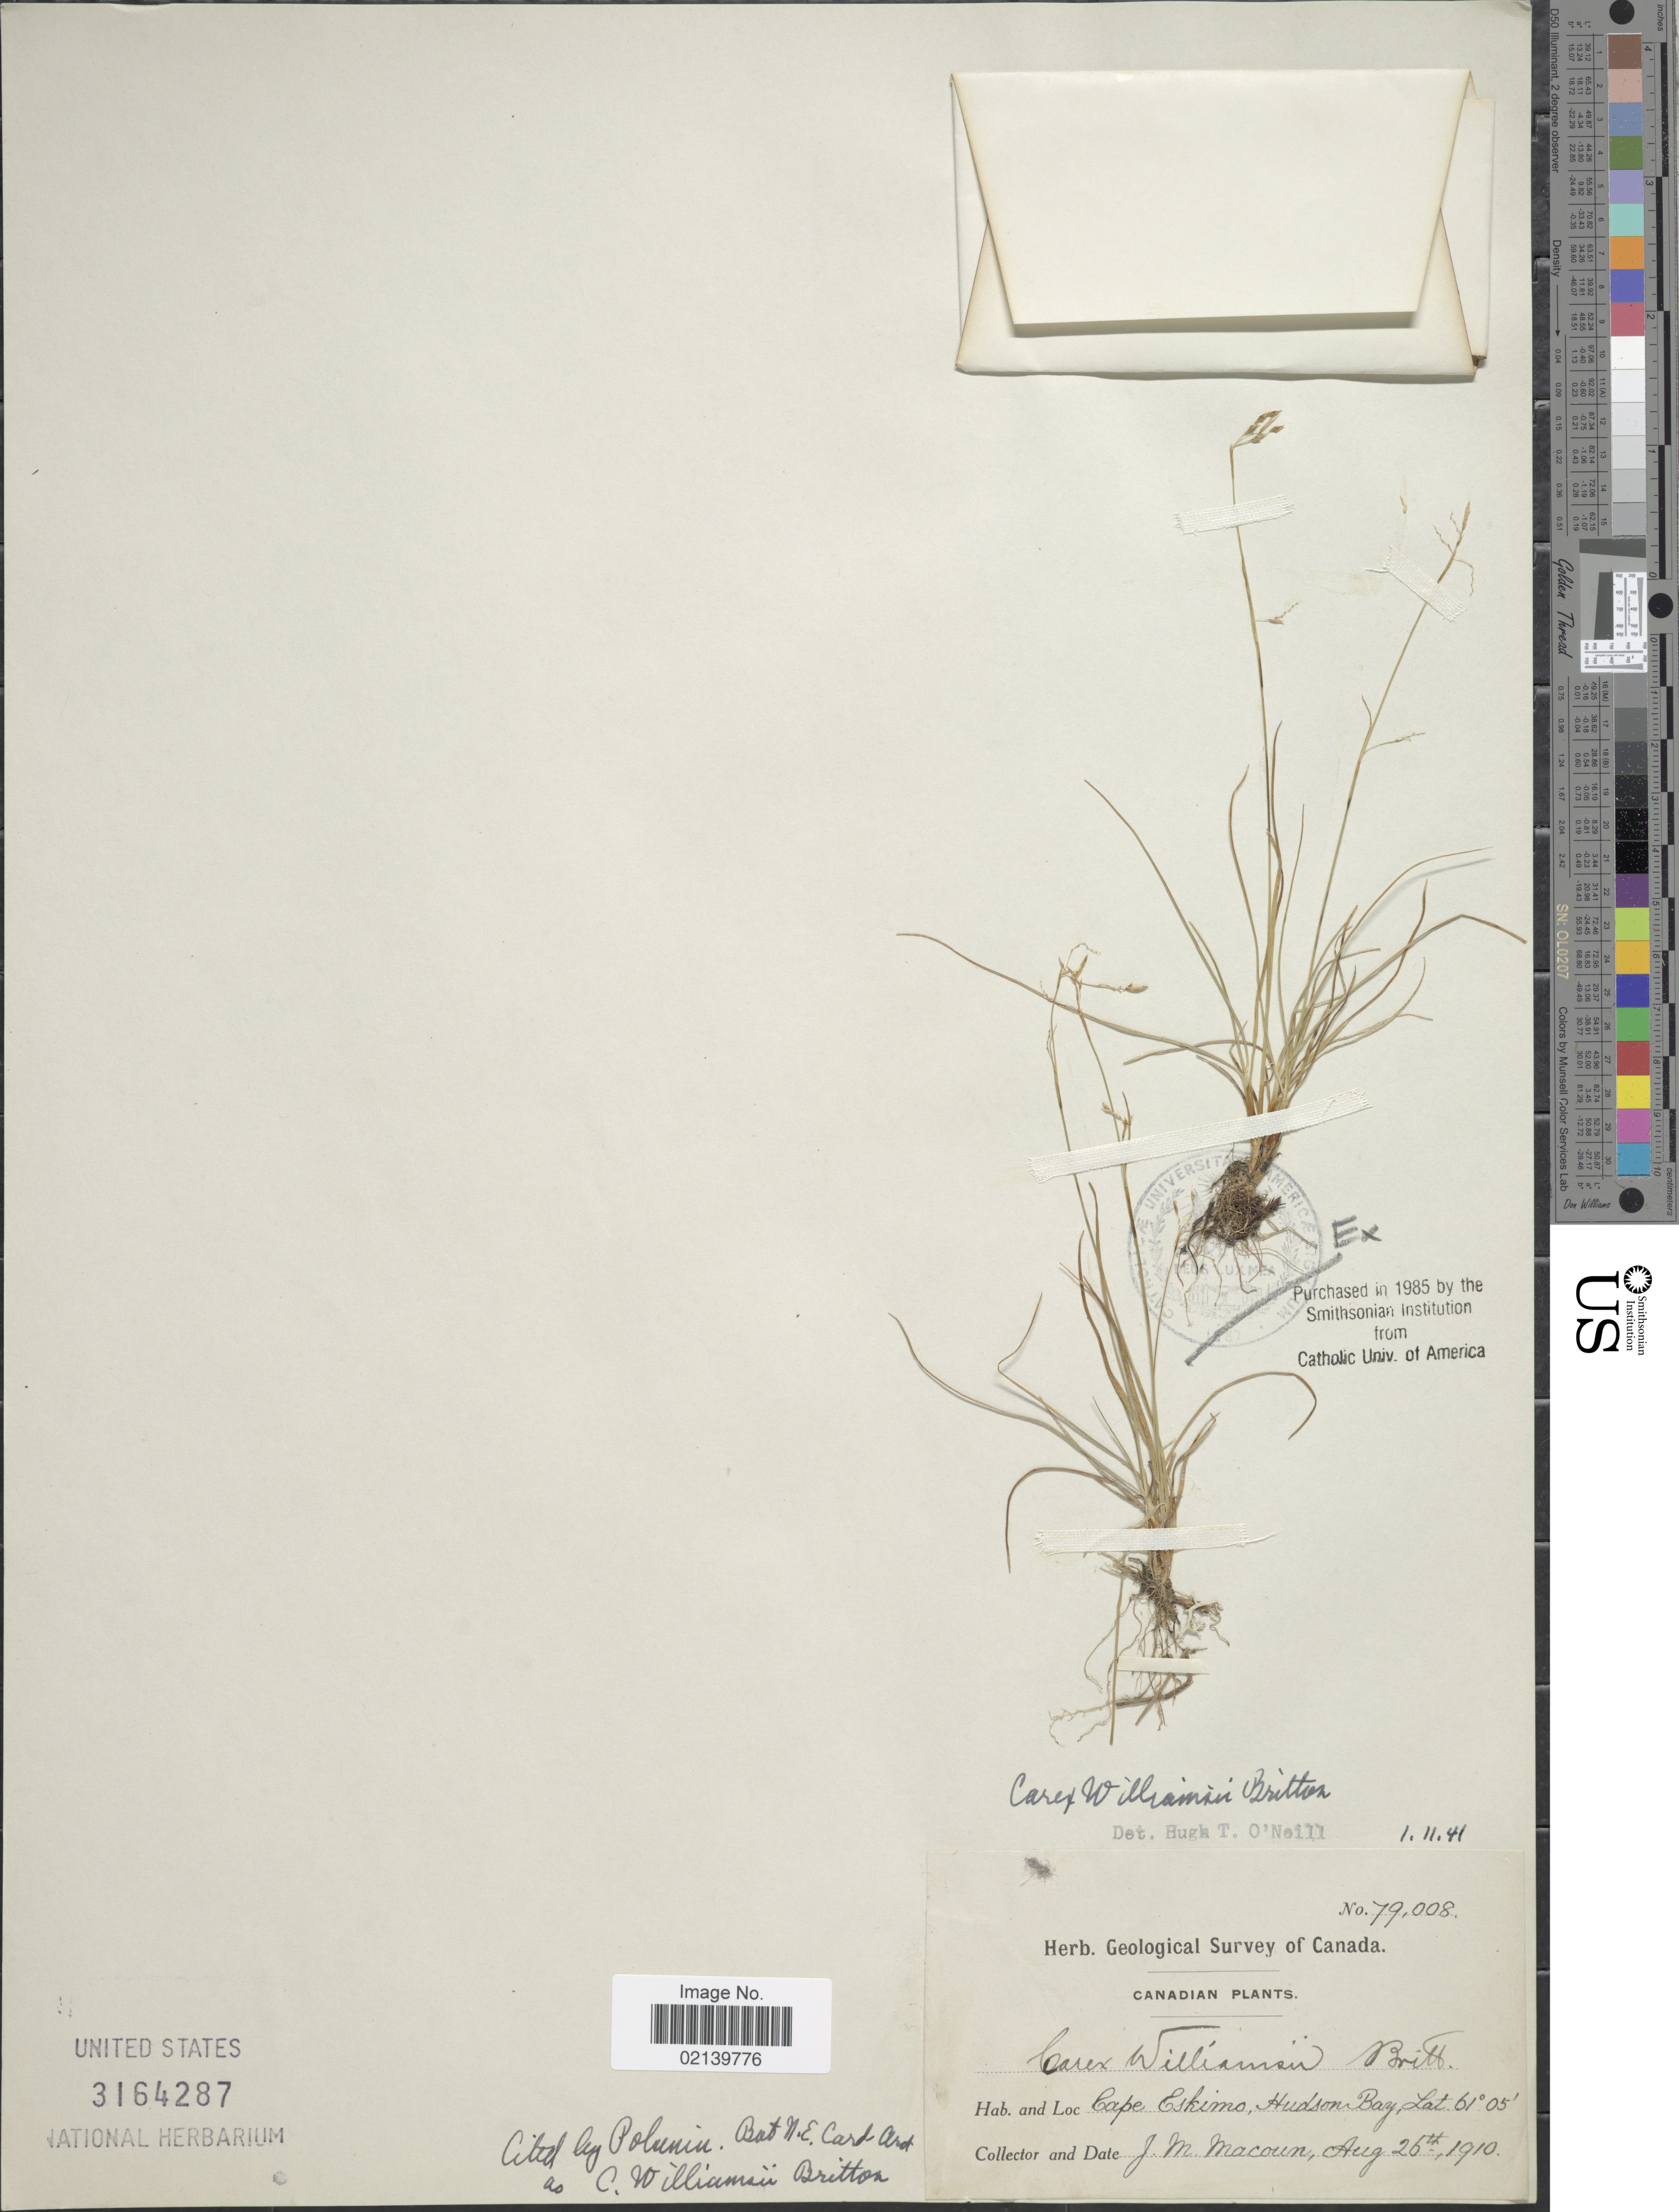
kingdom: Plantae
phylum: Tracheophyta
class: Liliopsida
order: Poales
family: Cyperaceae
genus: Carex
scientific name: Carex williamsii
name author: Britton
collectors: J. M. Macoun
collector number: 79008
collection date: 1910-08-26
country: Canada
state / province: Nunavut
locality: Cape Eskimo, Hudson Bay.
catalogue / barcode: US 3164287